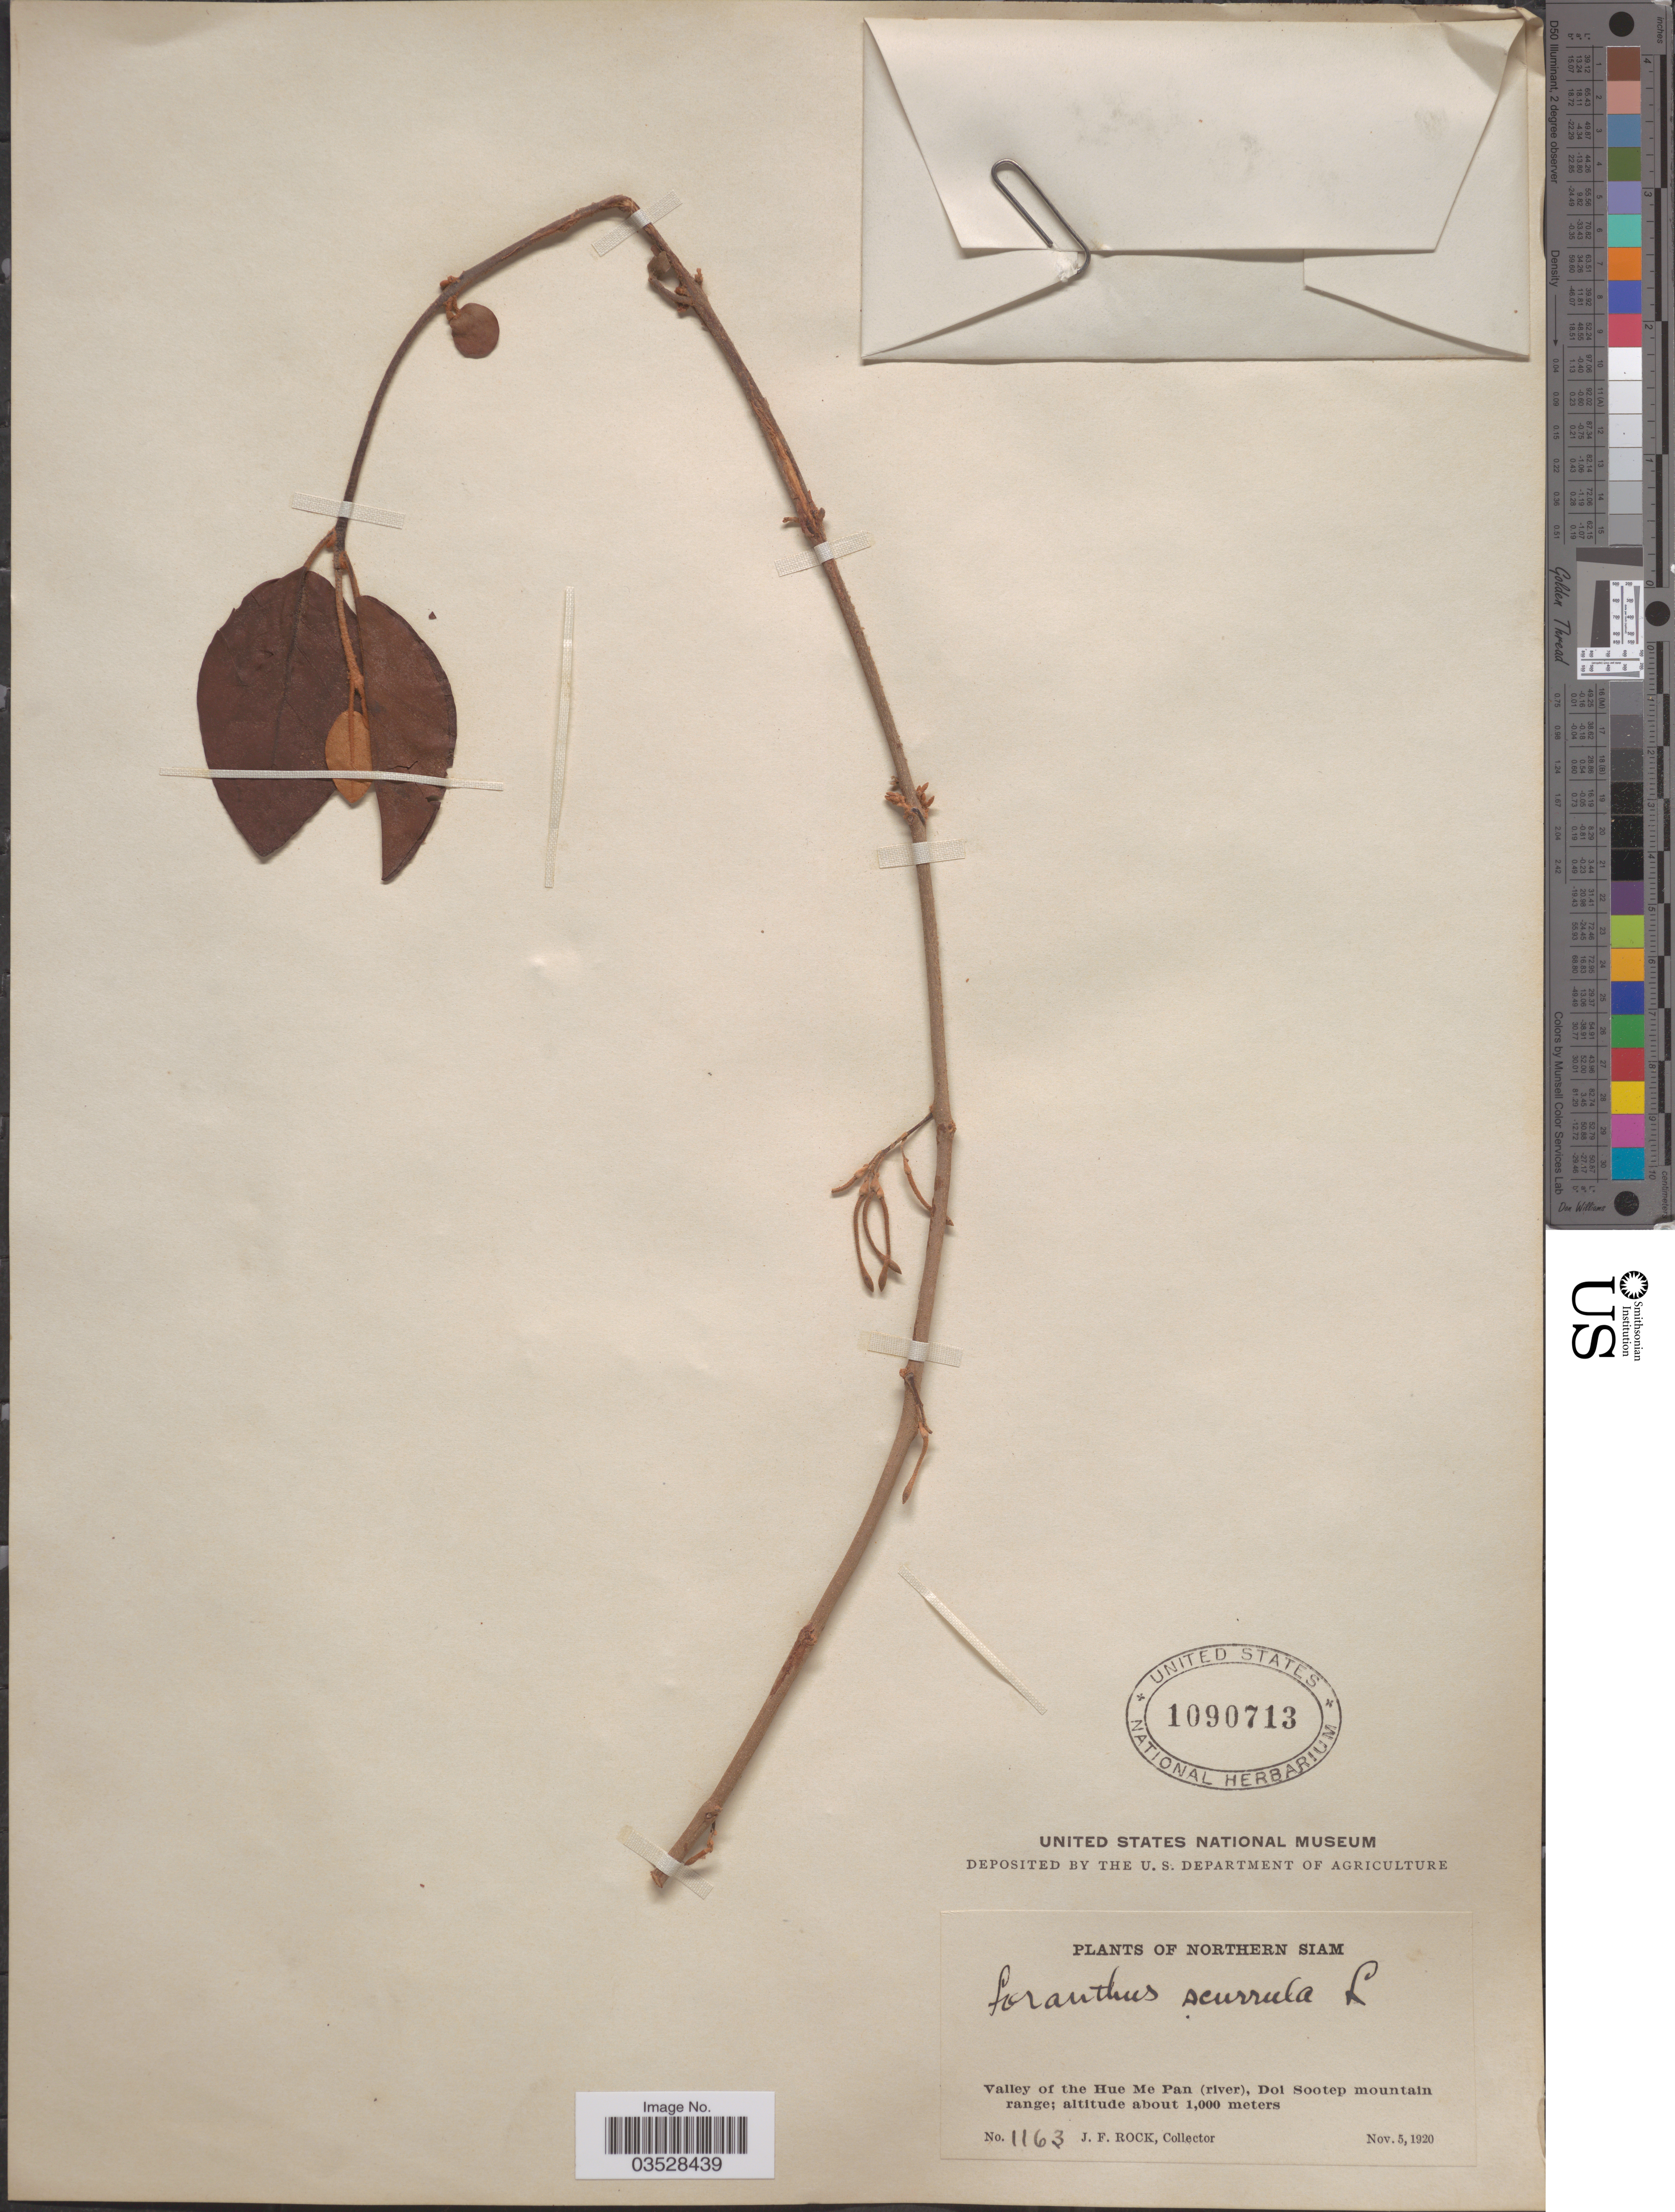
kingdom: Plantae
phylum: Tracheophyta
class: Magnoliopsida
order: Santalales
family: Loranthaceae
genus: Loranthus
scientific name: Loranthus scurrula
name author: L.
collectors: J. Rock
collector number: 1163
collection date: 1920-11-05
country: Thailand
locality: Northern Siam. Valley of the Hue Me Pan (river), Doi Sootep mountain range.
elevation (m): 1000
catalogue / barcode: US 1090713